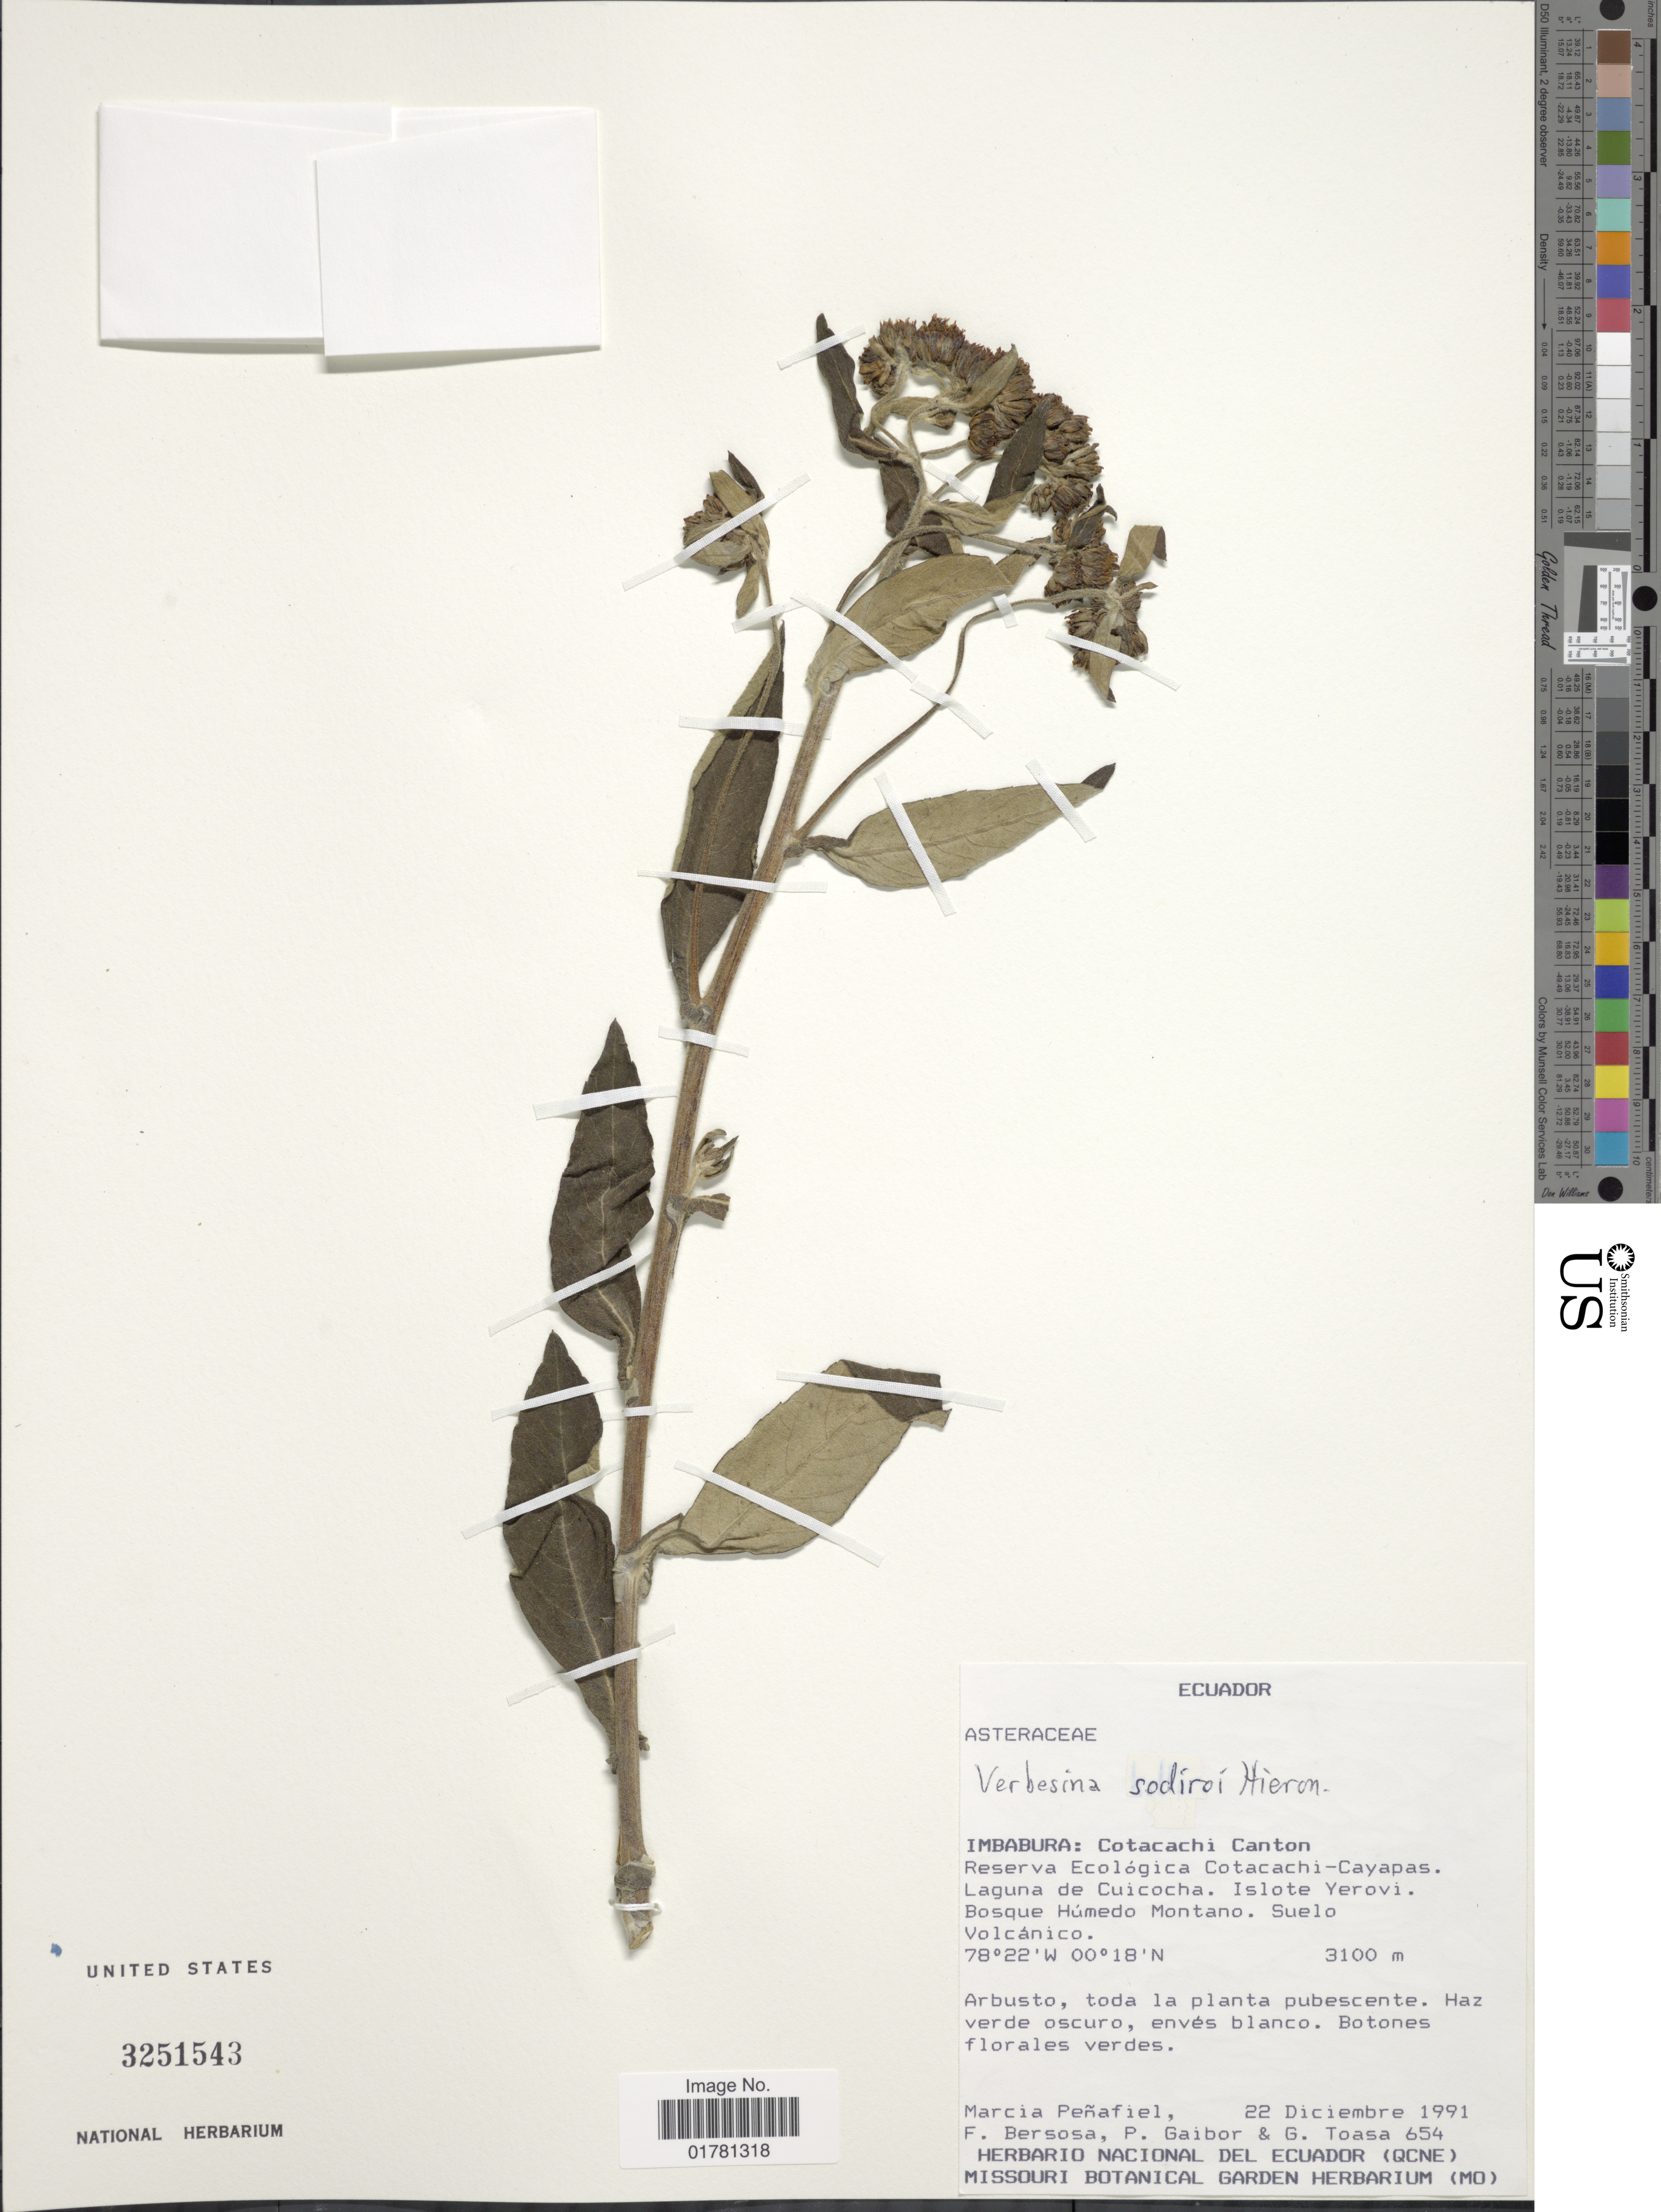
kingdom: Plantae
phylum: Tracheophyta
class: Magnoliopsida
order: Asterales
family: Asteraceae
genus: Verbesina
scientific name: Verbesina sodiroi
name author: Hieron.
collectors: M. Penafiel, F. Bersosa, P. Gaibor & G. Toasa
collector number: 654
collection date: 1991-12-22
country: Ecuador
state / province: Imbabura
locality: Cotacachi Canton, Reserva Ecológica Cotacachi-Cayapas. Laguna de Cuicocha.Islote Yerovi. Bosque Húmedo Montano Suelo Volcánico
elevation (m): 3100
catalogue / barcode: US 3251543